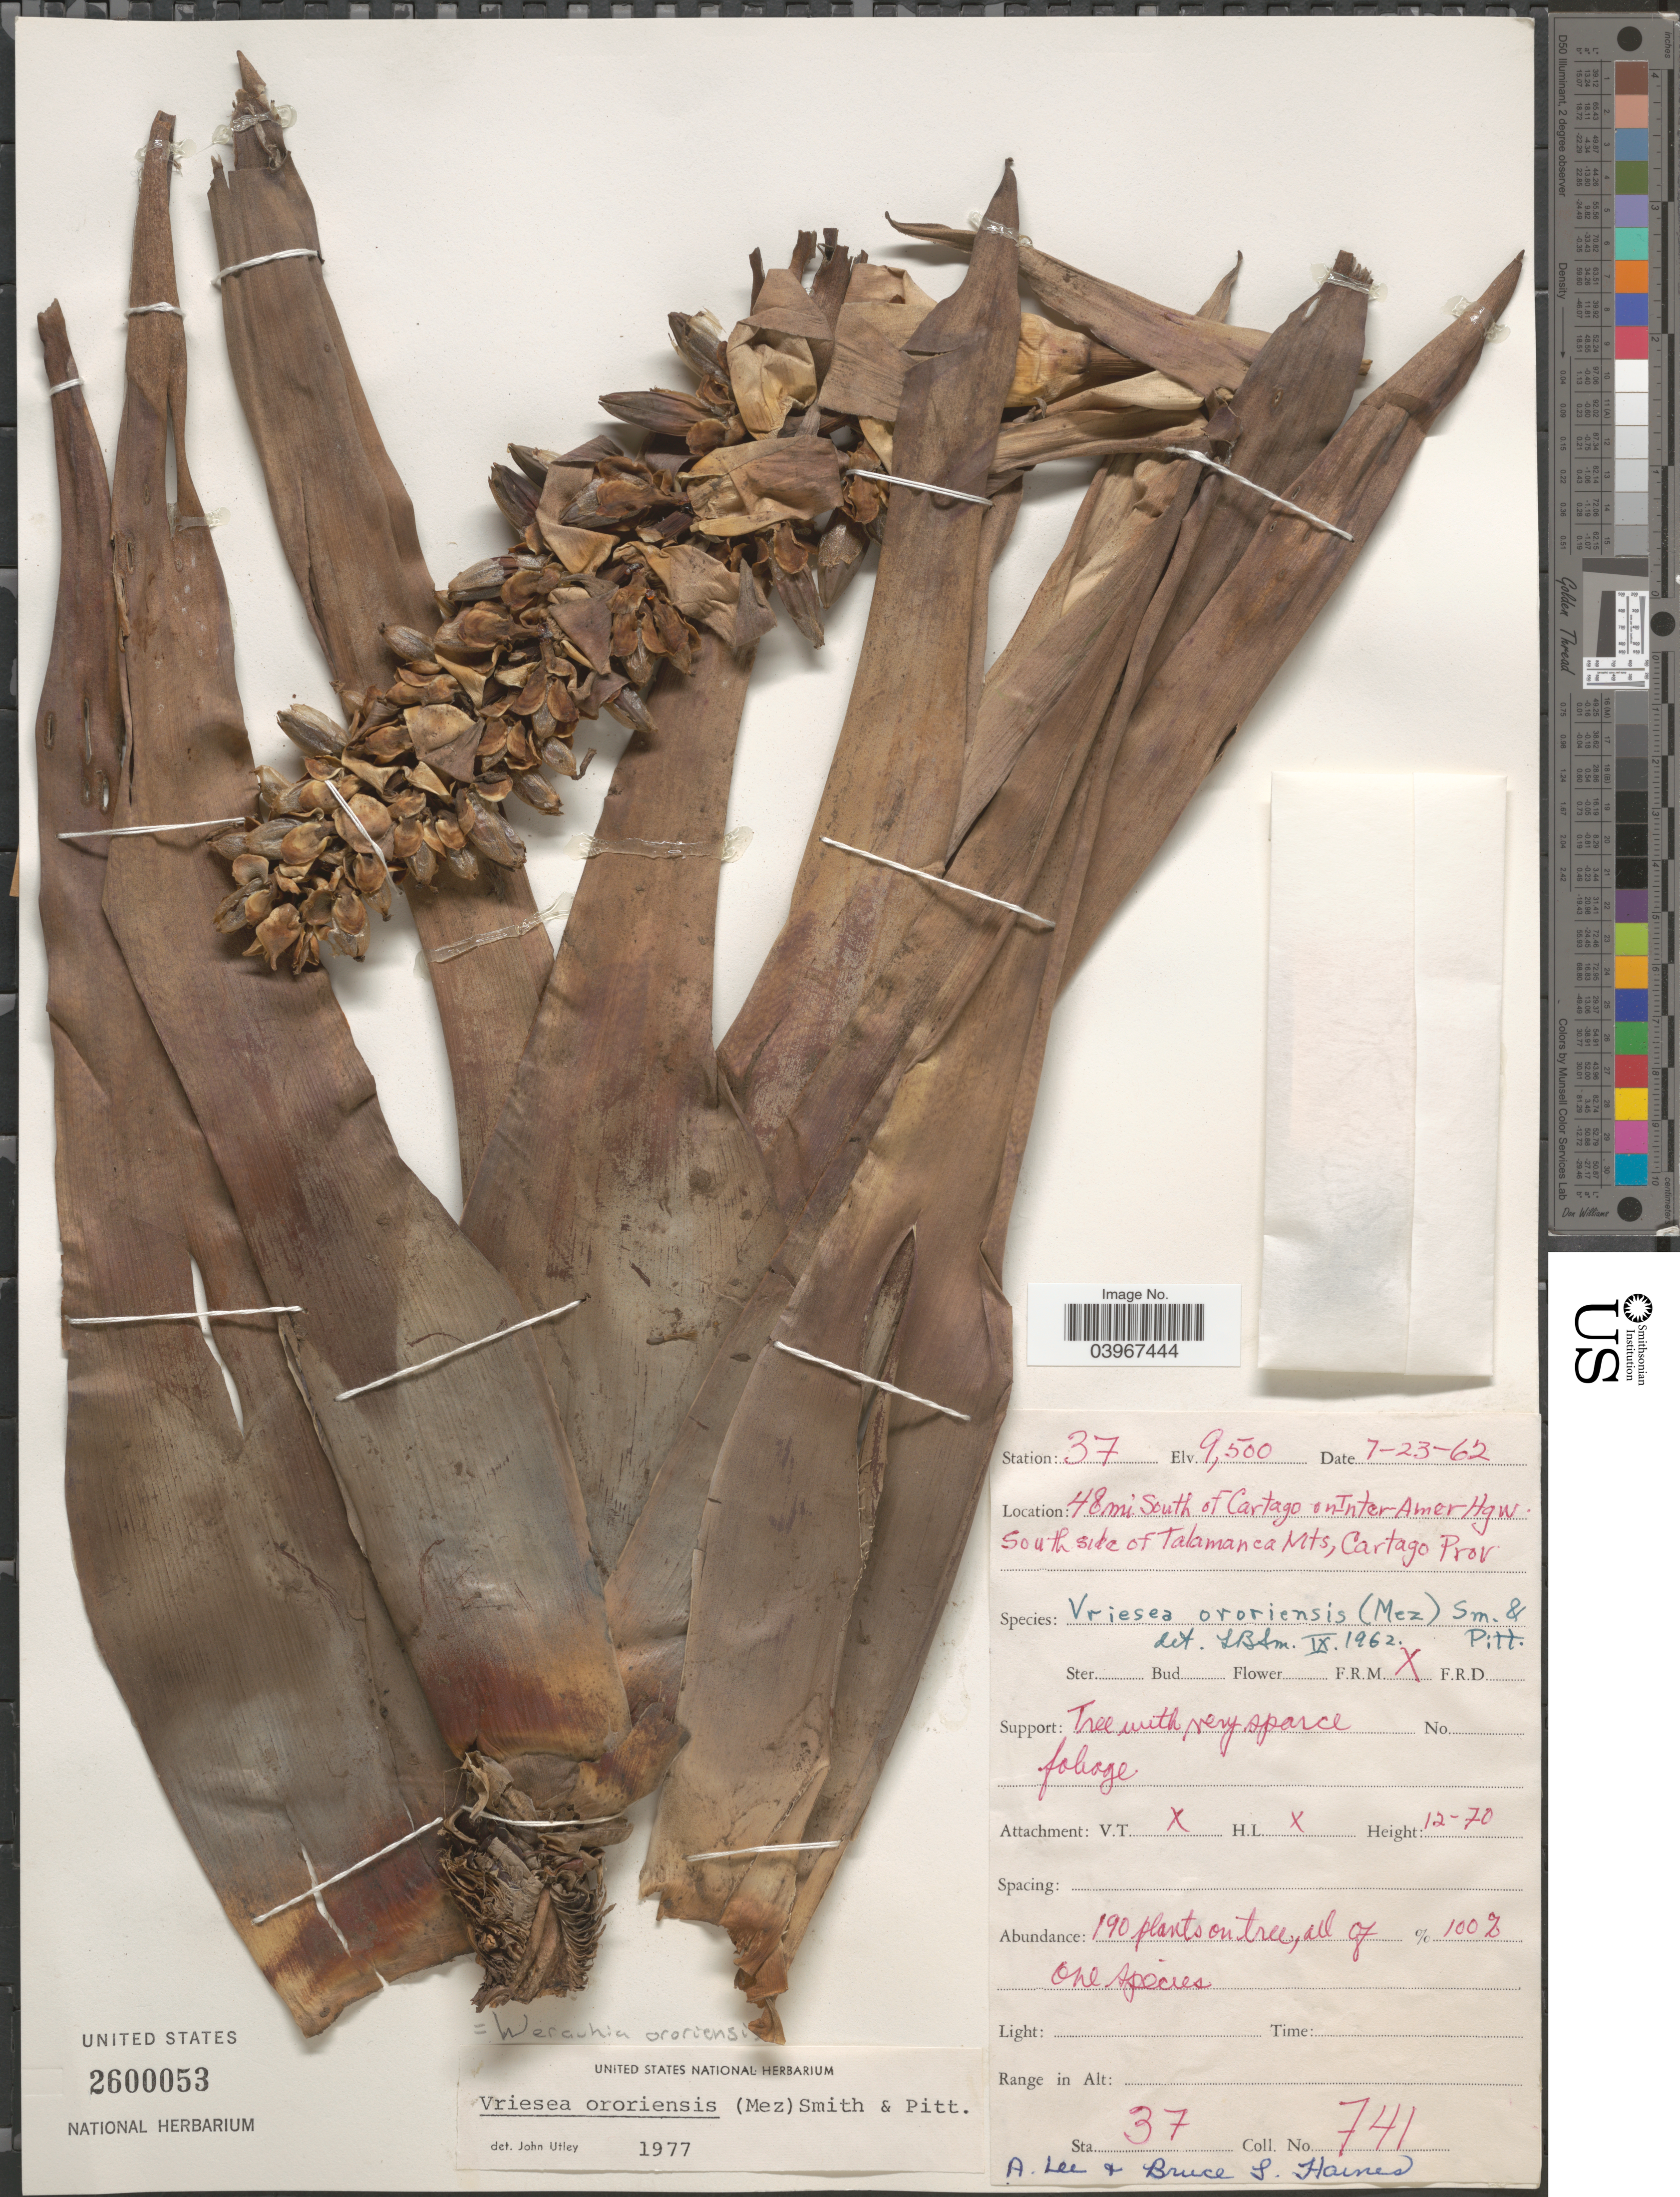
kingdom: Plantae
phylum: Tracheophyta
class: Liliopsida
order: Poales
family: Bromeliaceae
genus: Werauhia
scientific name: Werauhia ororiensis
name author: (Mez) J.R. Grant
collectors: A. L. Haines & B. L. Haines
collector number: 741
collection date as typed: Transcribed d/m/y: 23/7/62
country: Costa Rica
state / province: Cartago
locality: Station 37. 48 mi. South of Cartago on Inter-Amer Hgw. South side of Talamanca Mts.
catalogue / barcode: US 2600053